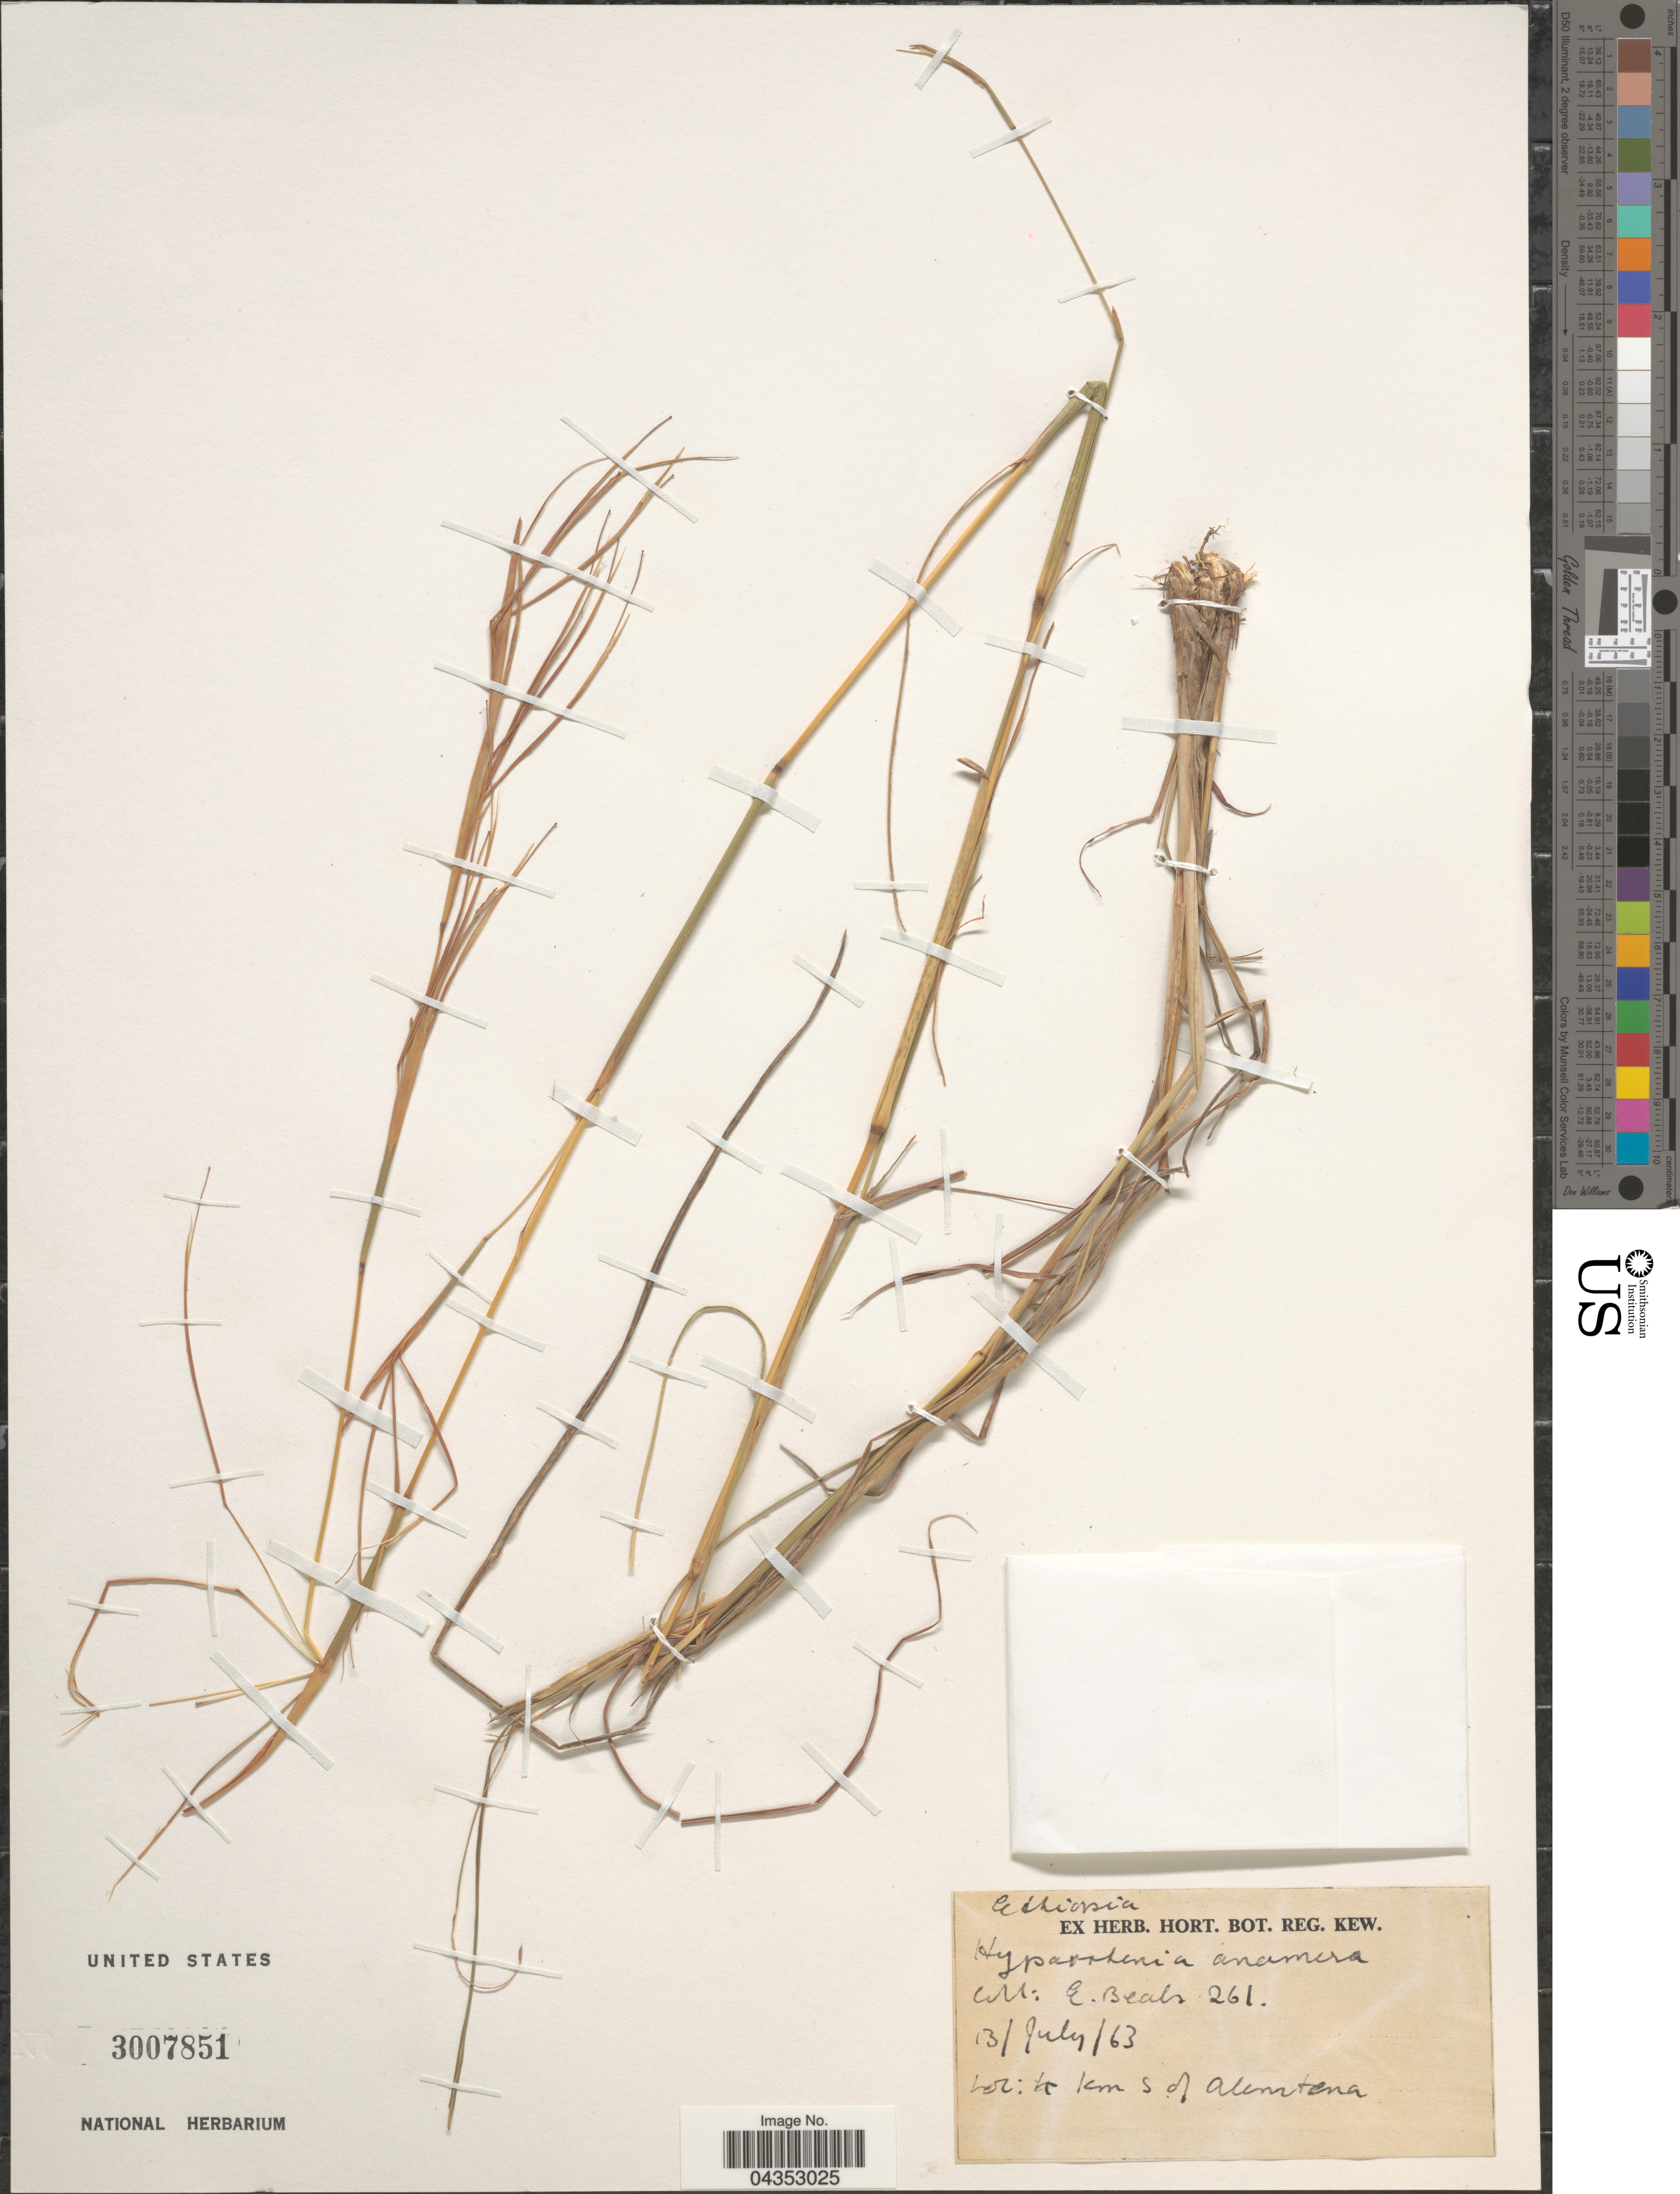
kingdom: Plantae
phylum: Tracheophyta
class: Liliopsida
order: Poales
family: Poaceae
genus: Hyparrhenia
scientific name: Hyparrhenia anamesa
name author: Clayton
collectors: E. Beals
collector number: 261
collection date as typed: Transcribed d/m/y: 13/7/63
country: Ethiopia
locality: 4 km S of Alemtena.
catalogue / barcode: US 3007851